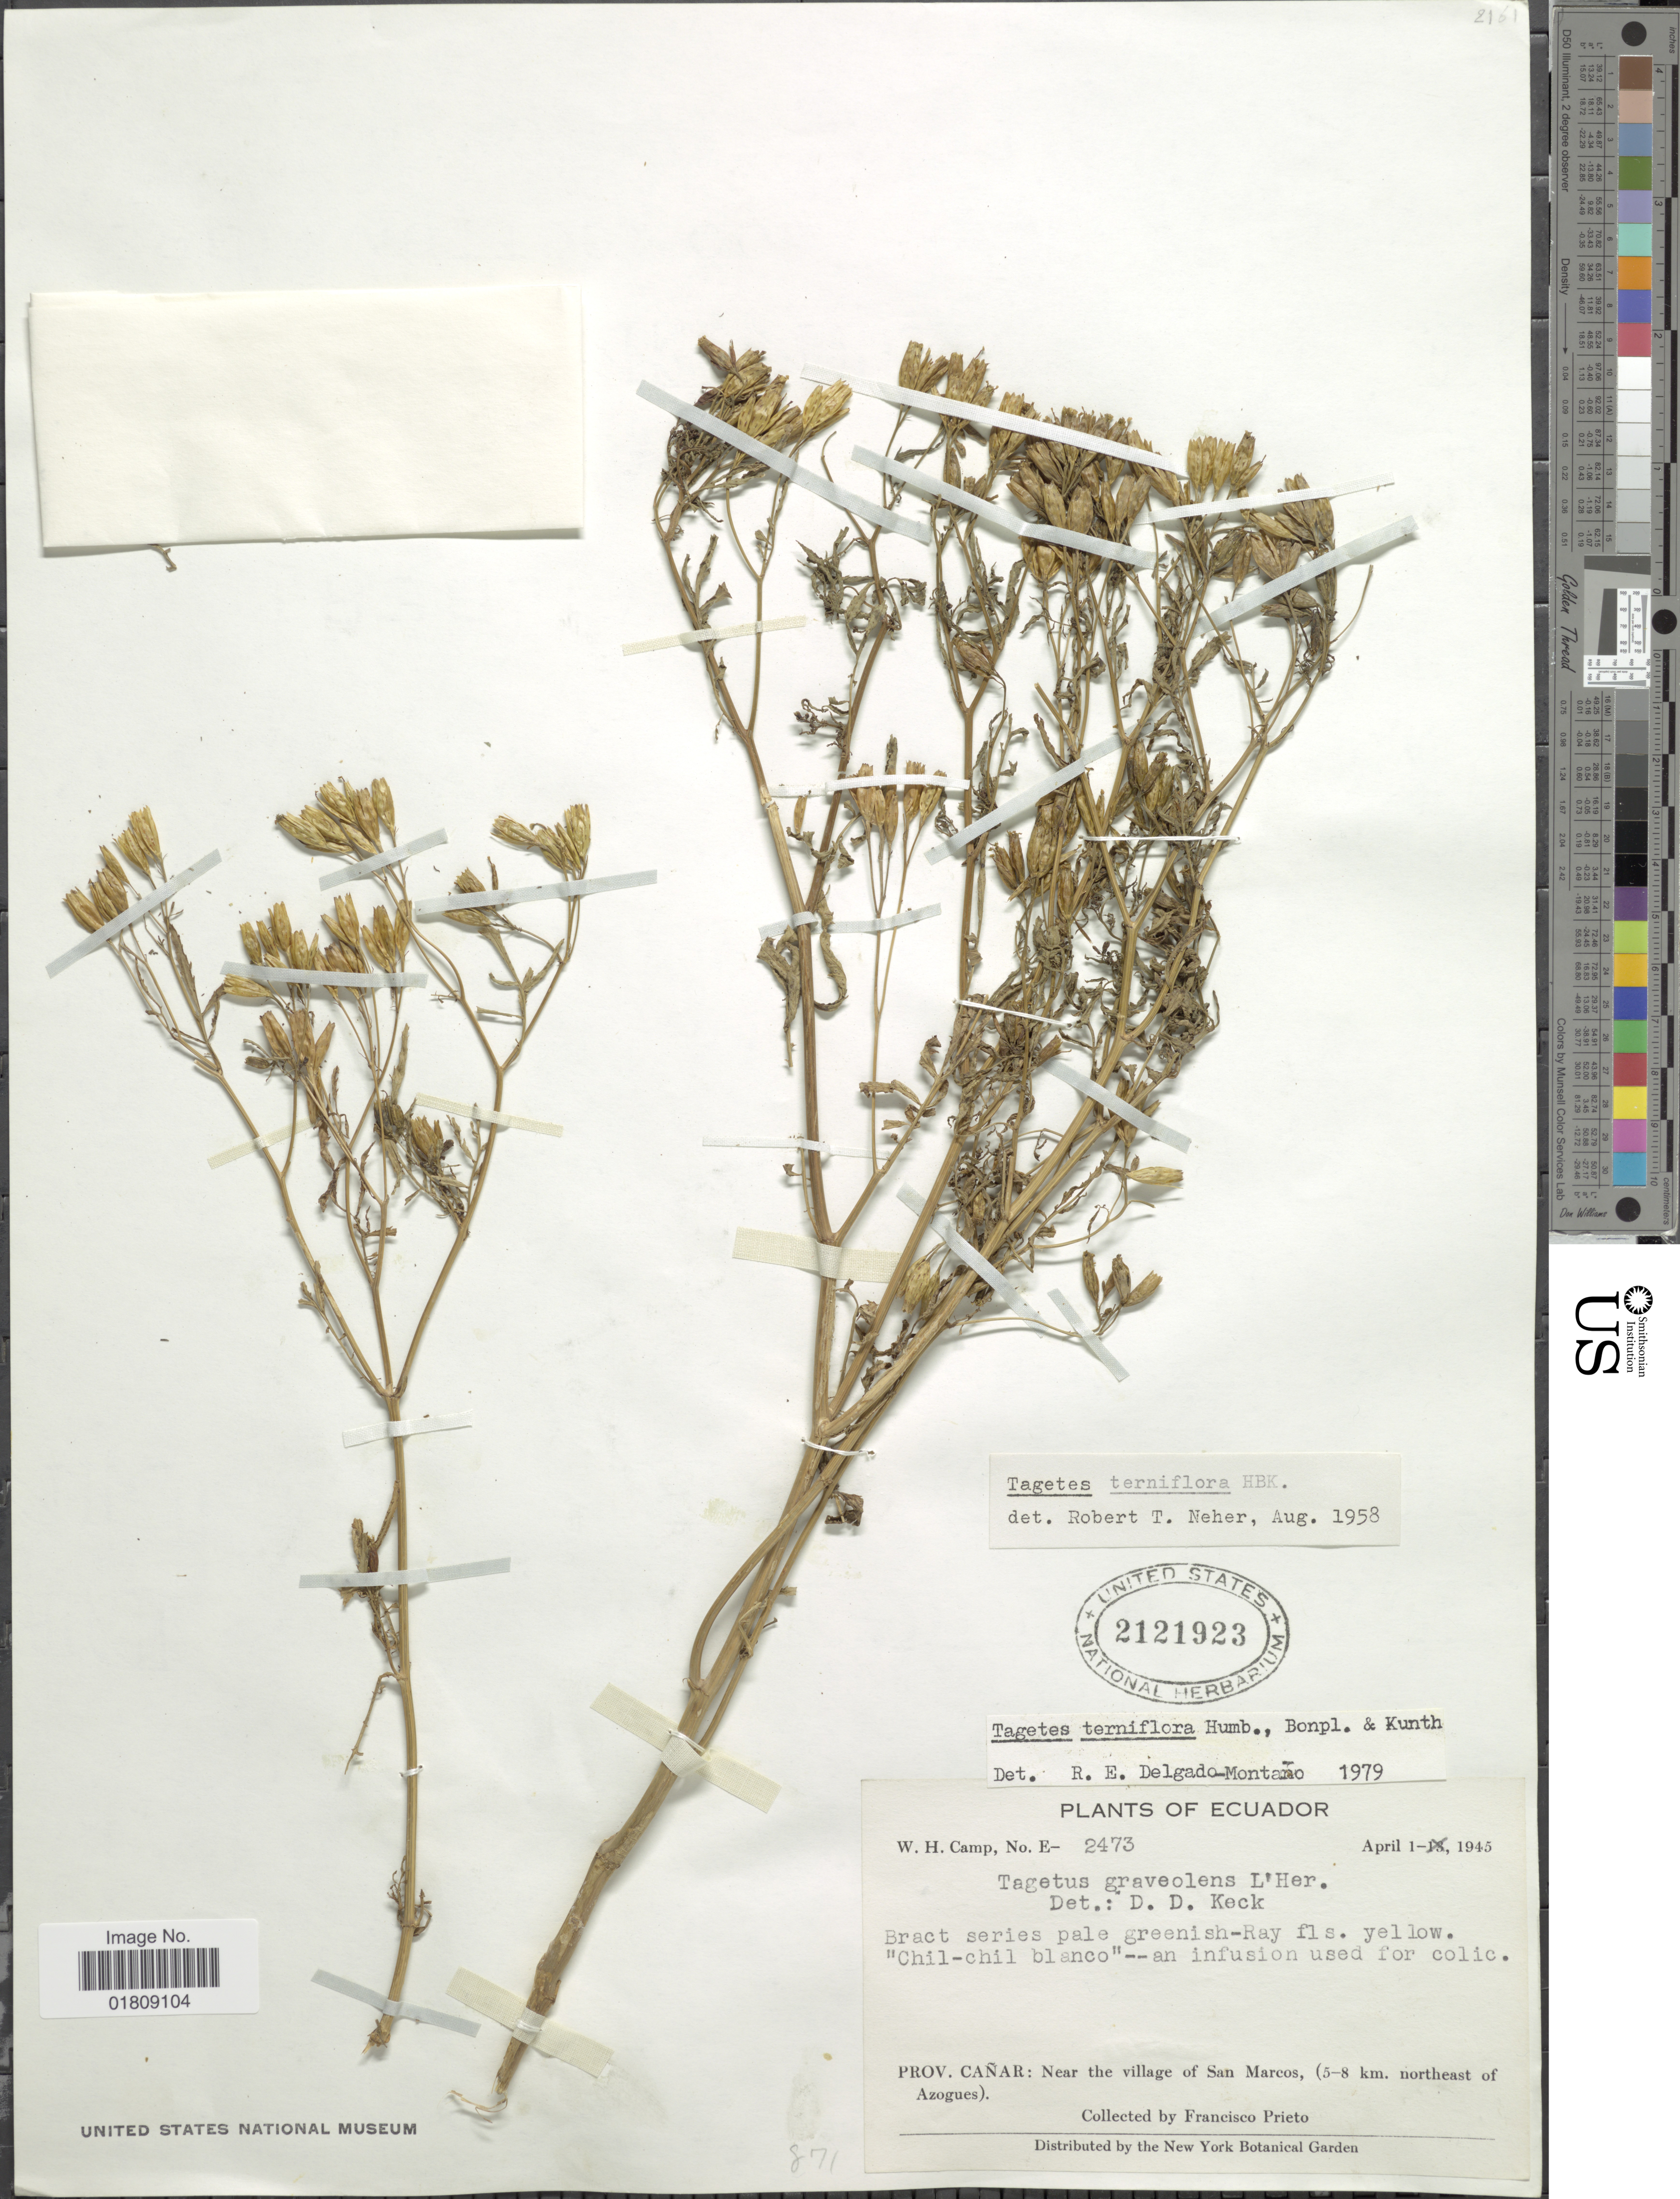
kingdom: Plantae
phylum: Tracheophyta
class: Magnoliopsida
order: Asterales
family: Asteraceae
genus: Tagetes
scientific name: Tagetes terniflora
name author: Kunth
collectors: F. Prieto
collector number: E-2473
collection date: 1945-04-01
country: Ecuador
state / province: Cañar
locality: Near the village of San Marcos (5-8 km northeast of Azogues)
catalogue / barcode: US 2121923